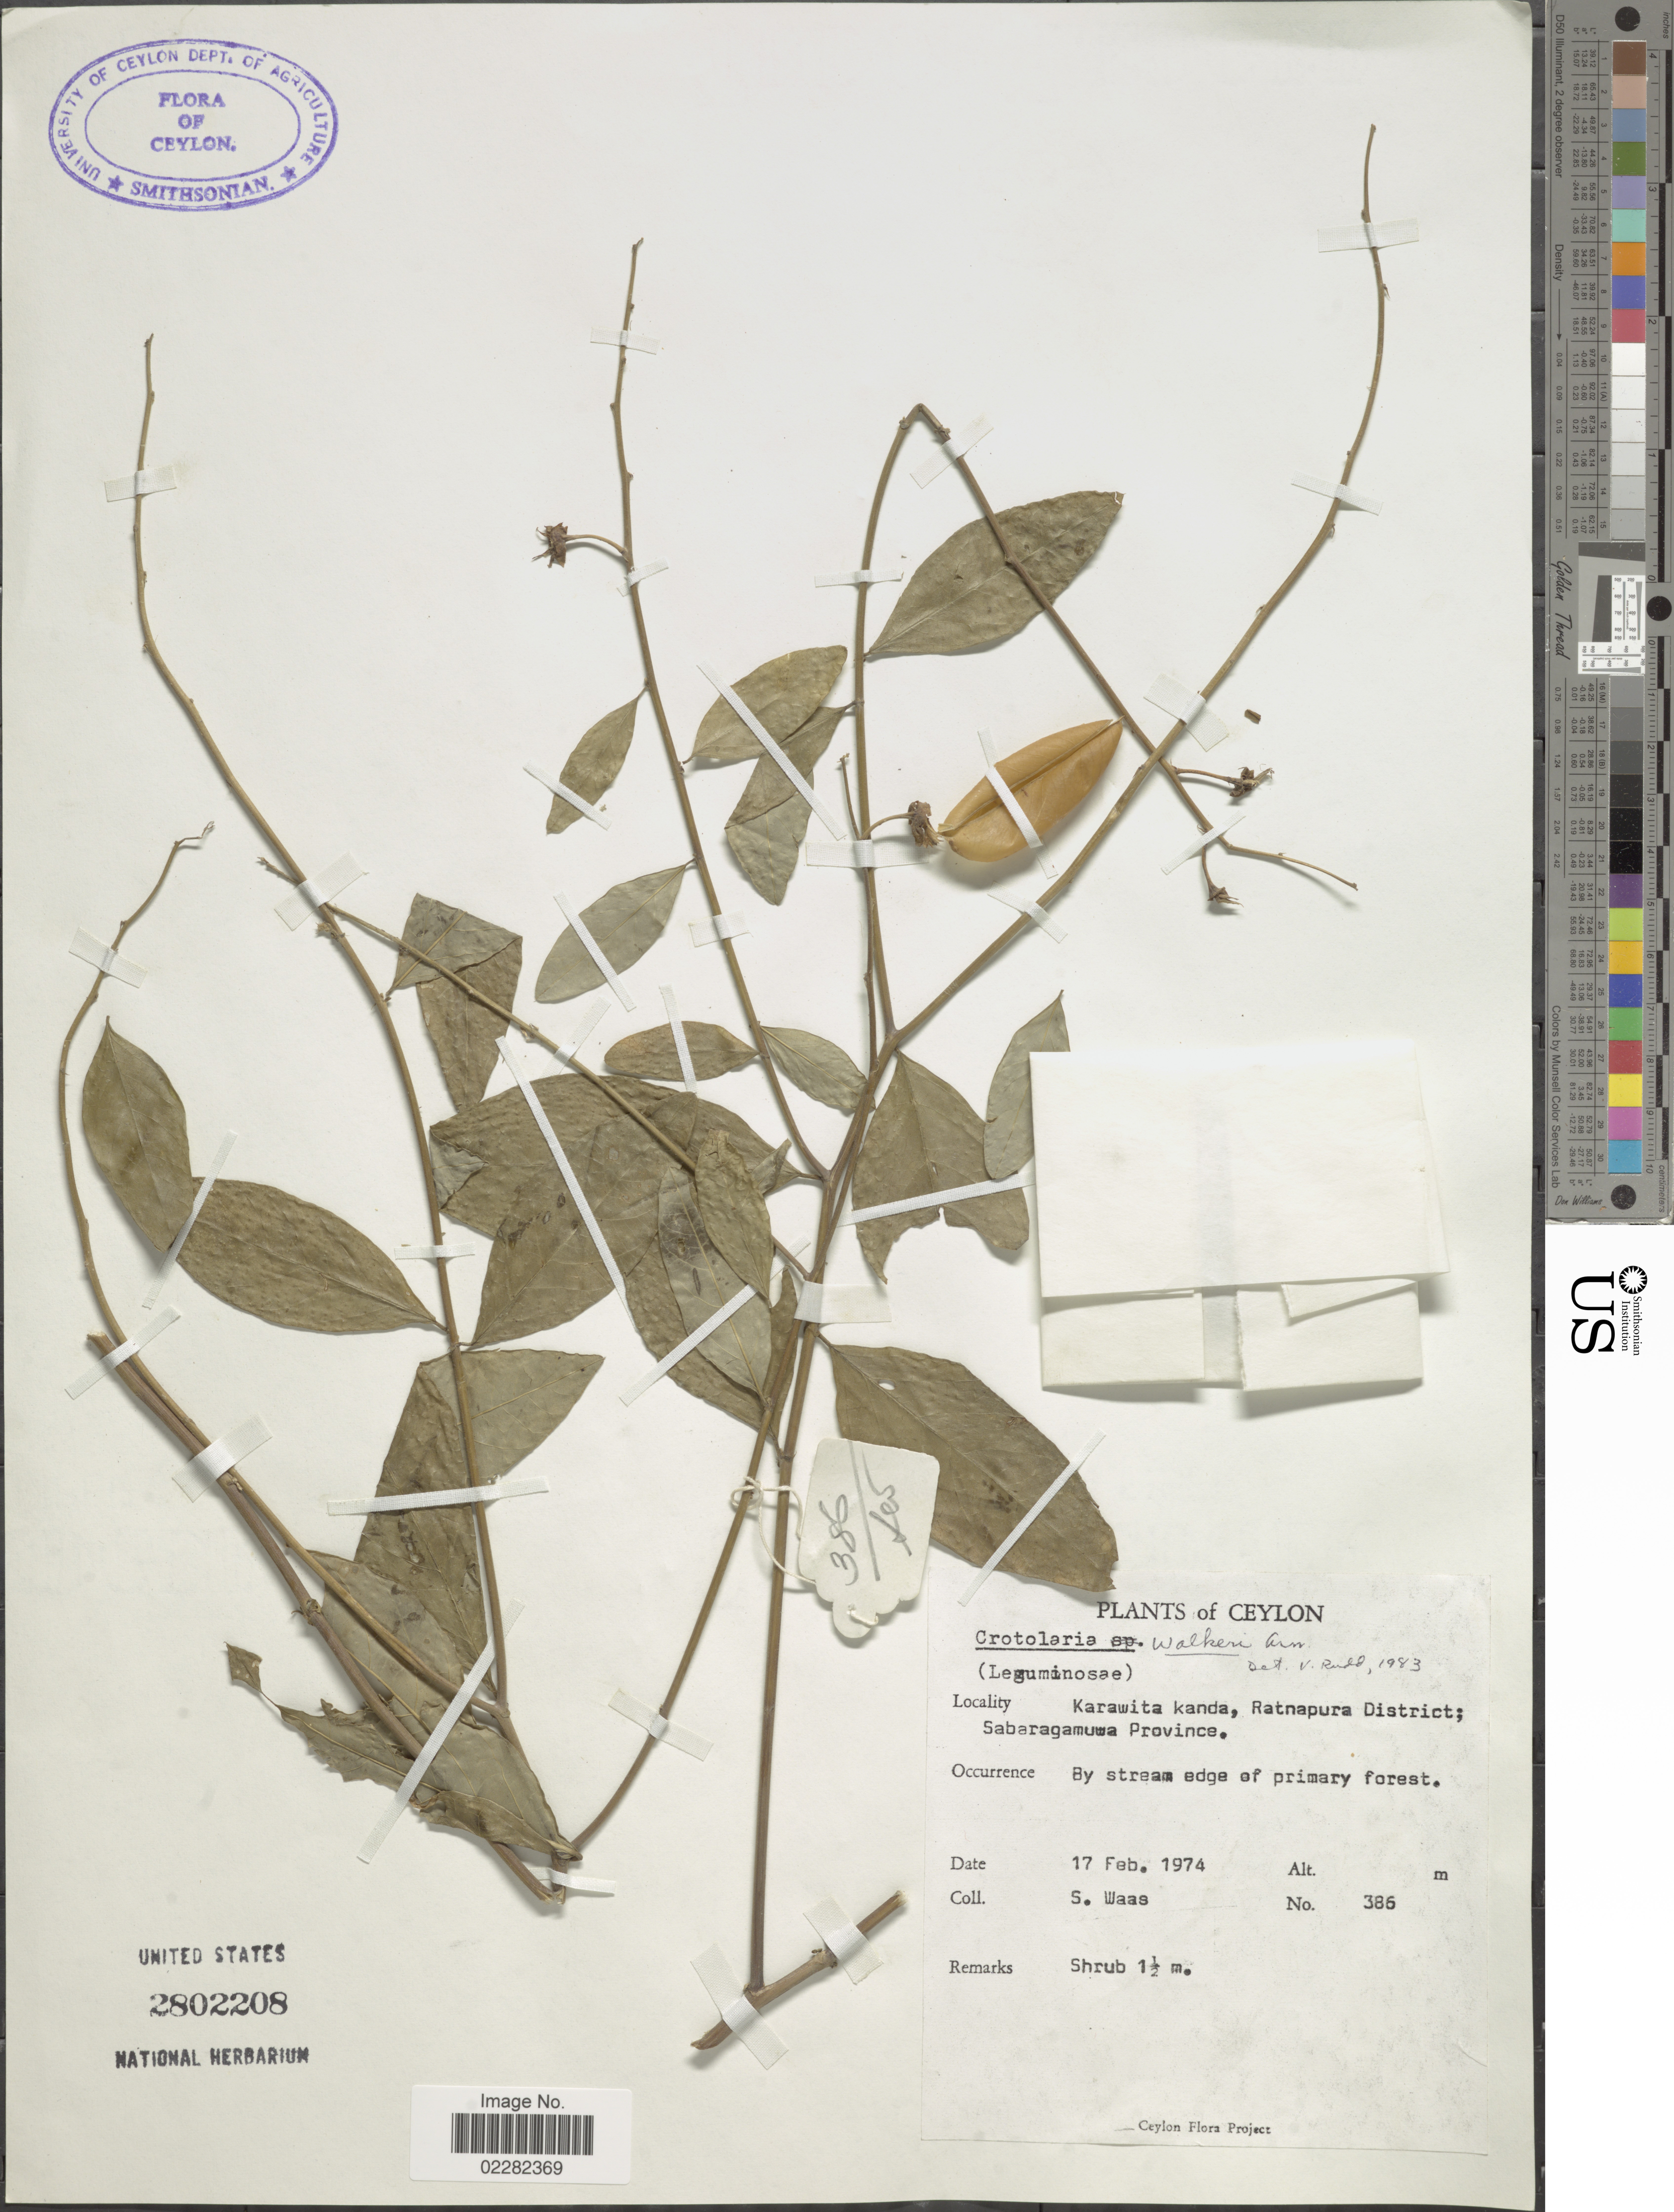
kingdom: Plantae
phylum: Tracheophyta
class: Magnoliopsida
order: Fabales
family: Fabaceae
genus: Crotalaria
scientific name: Crotalaria walkeri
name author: Arn.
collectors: S. Waas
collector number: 386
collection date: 1974-02-17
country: Sri Lanka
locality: Ceylon, Karawita Knada, Ratnapura District; Sabaragamuwa Province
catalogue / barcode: US 2802208